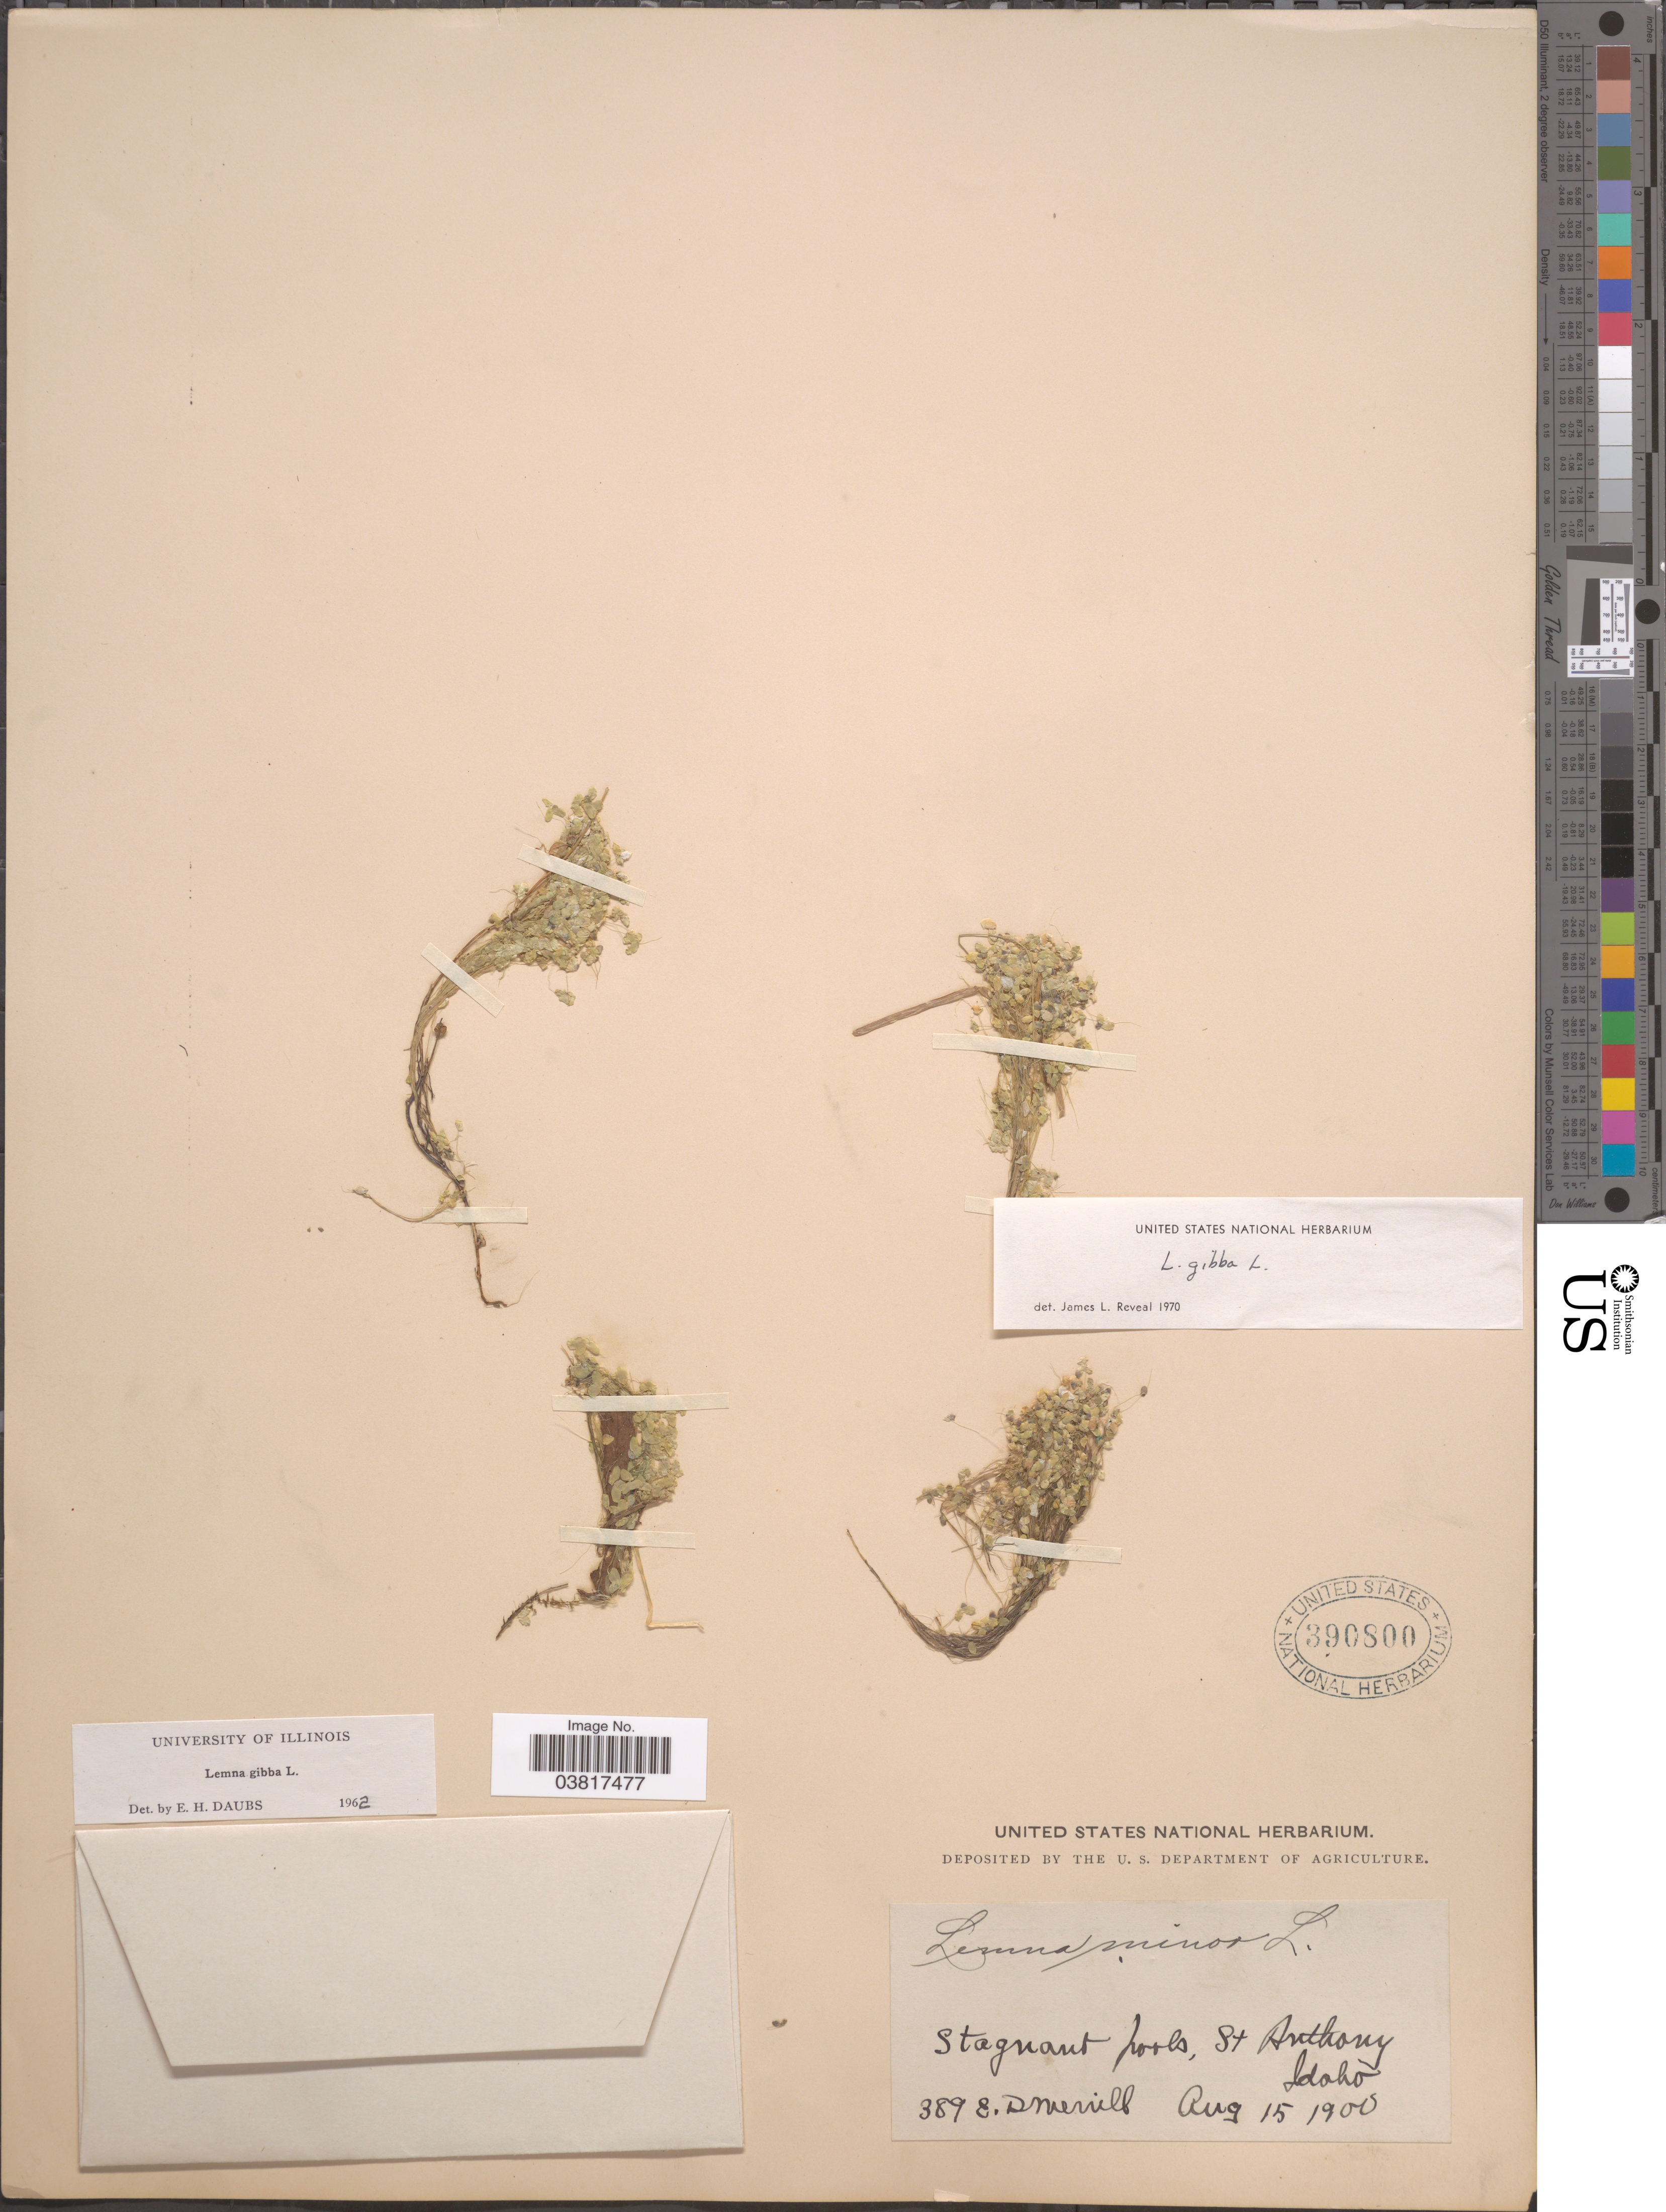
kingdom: Plantae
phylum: Tracheophyta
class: Liliopsida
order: Alismatales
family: Araceae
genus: Lemna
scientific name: Lemna gibba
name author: L.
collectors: D. Merrill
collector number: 3898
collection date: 1900-08-15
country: United States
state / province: Idaho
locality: Stagnant pools, St. Anthony.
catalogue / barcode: US 390800